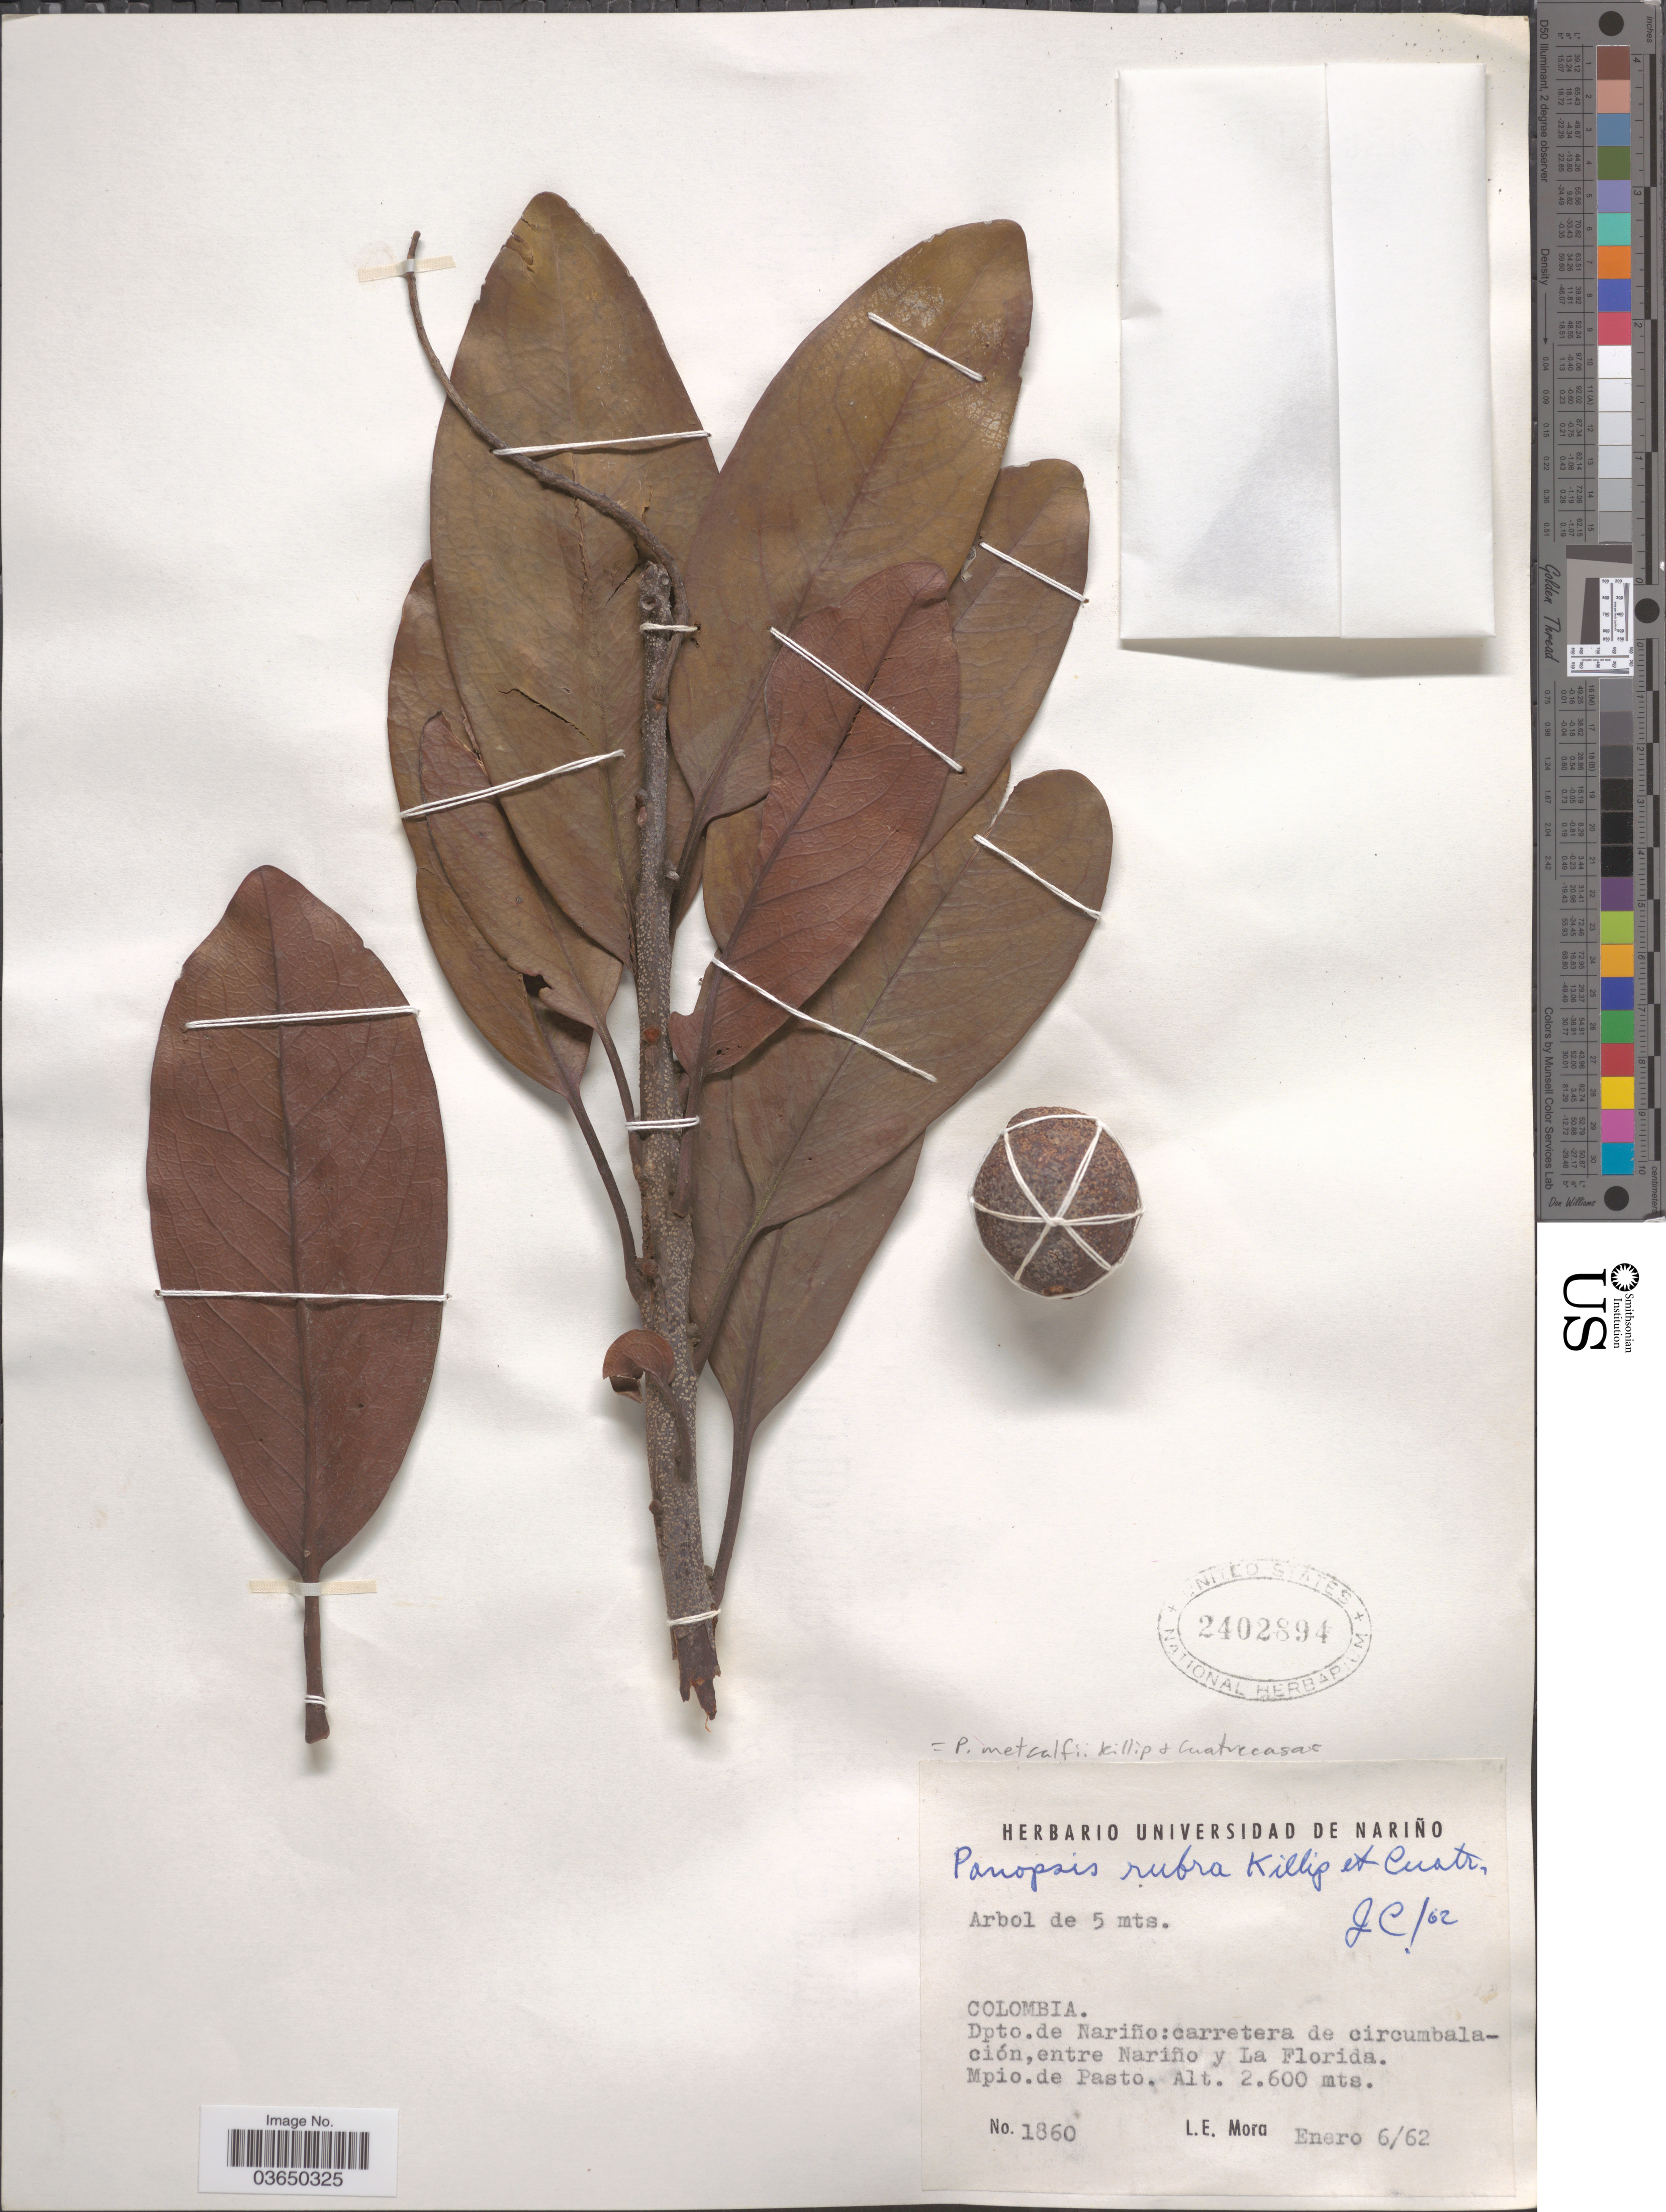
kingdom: Plantae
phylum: Tracheophyta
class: Magnoliopsida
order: Proteales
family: Proteaceae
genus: Panopsis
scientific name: Panopsis metcalfii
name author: Killip & Cuatrec.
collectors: L. Mora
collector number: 1860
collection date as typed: Transcribed d/m/y: 6/1/62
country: Colombia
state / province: Nariño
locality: Dpto. de Nariño: carretera de circumbalación., entre Nariño y La Florida. Mpio. de Pasto.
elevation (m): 2600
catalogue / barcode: US 2402894